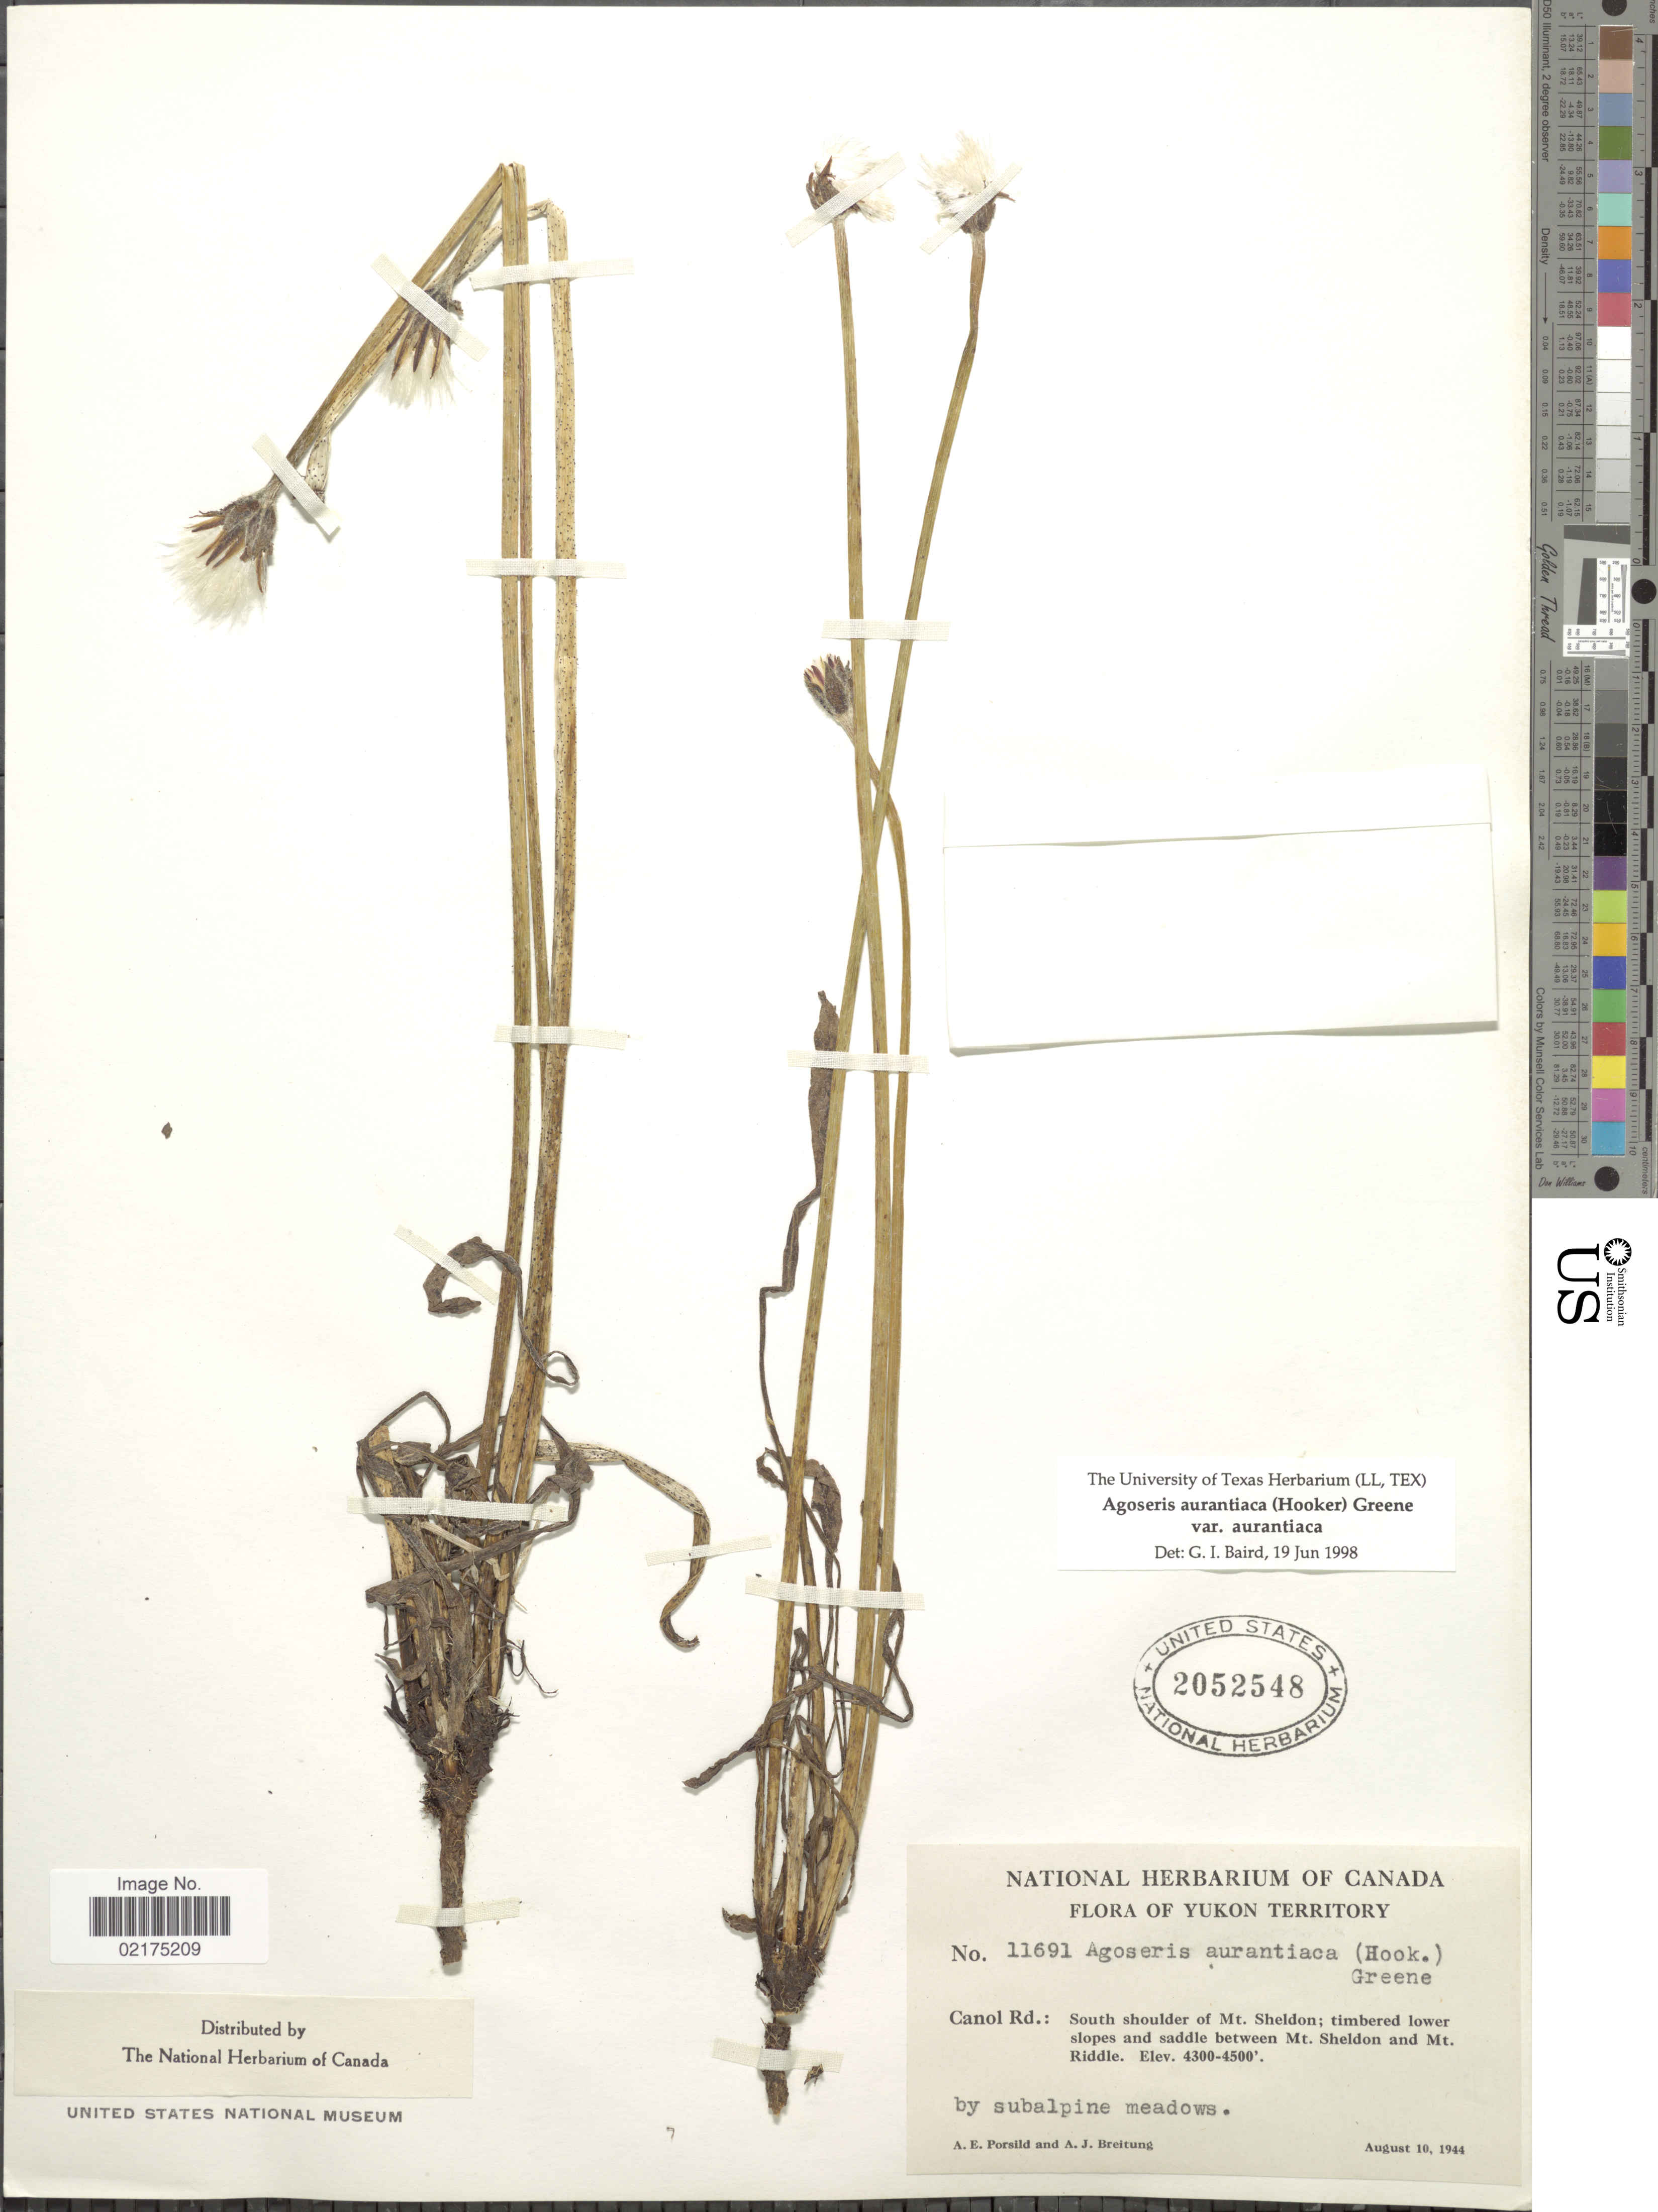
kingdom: Plantae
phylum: Tracheophyta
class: Magnoliopsida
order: Asterales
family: Asteraceae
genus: Agoseris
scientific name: Agoseris aurantiaca var. aurantiaca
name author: (Hook.) Greene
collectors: A. E. Porsild & A. Breitung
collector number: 11691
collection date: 1944-08-10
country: Canada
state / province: Yukon Territory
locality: Canol Rd.: South shoulder of Mt. Sheldon; timbered lower slopes and saddle between Mt. Sheldon and Mt. Riddle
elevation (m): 1311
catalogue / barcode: US 2052548